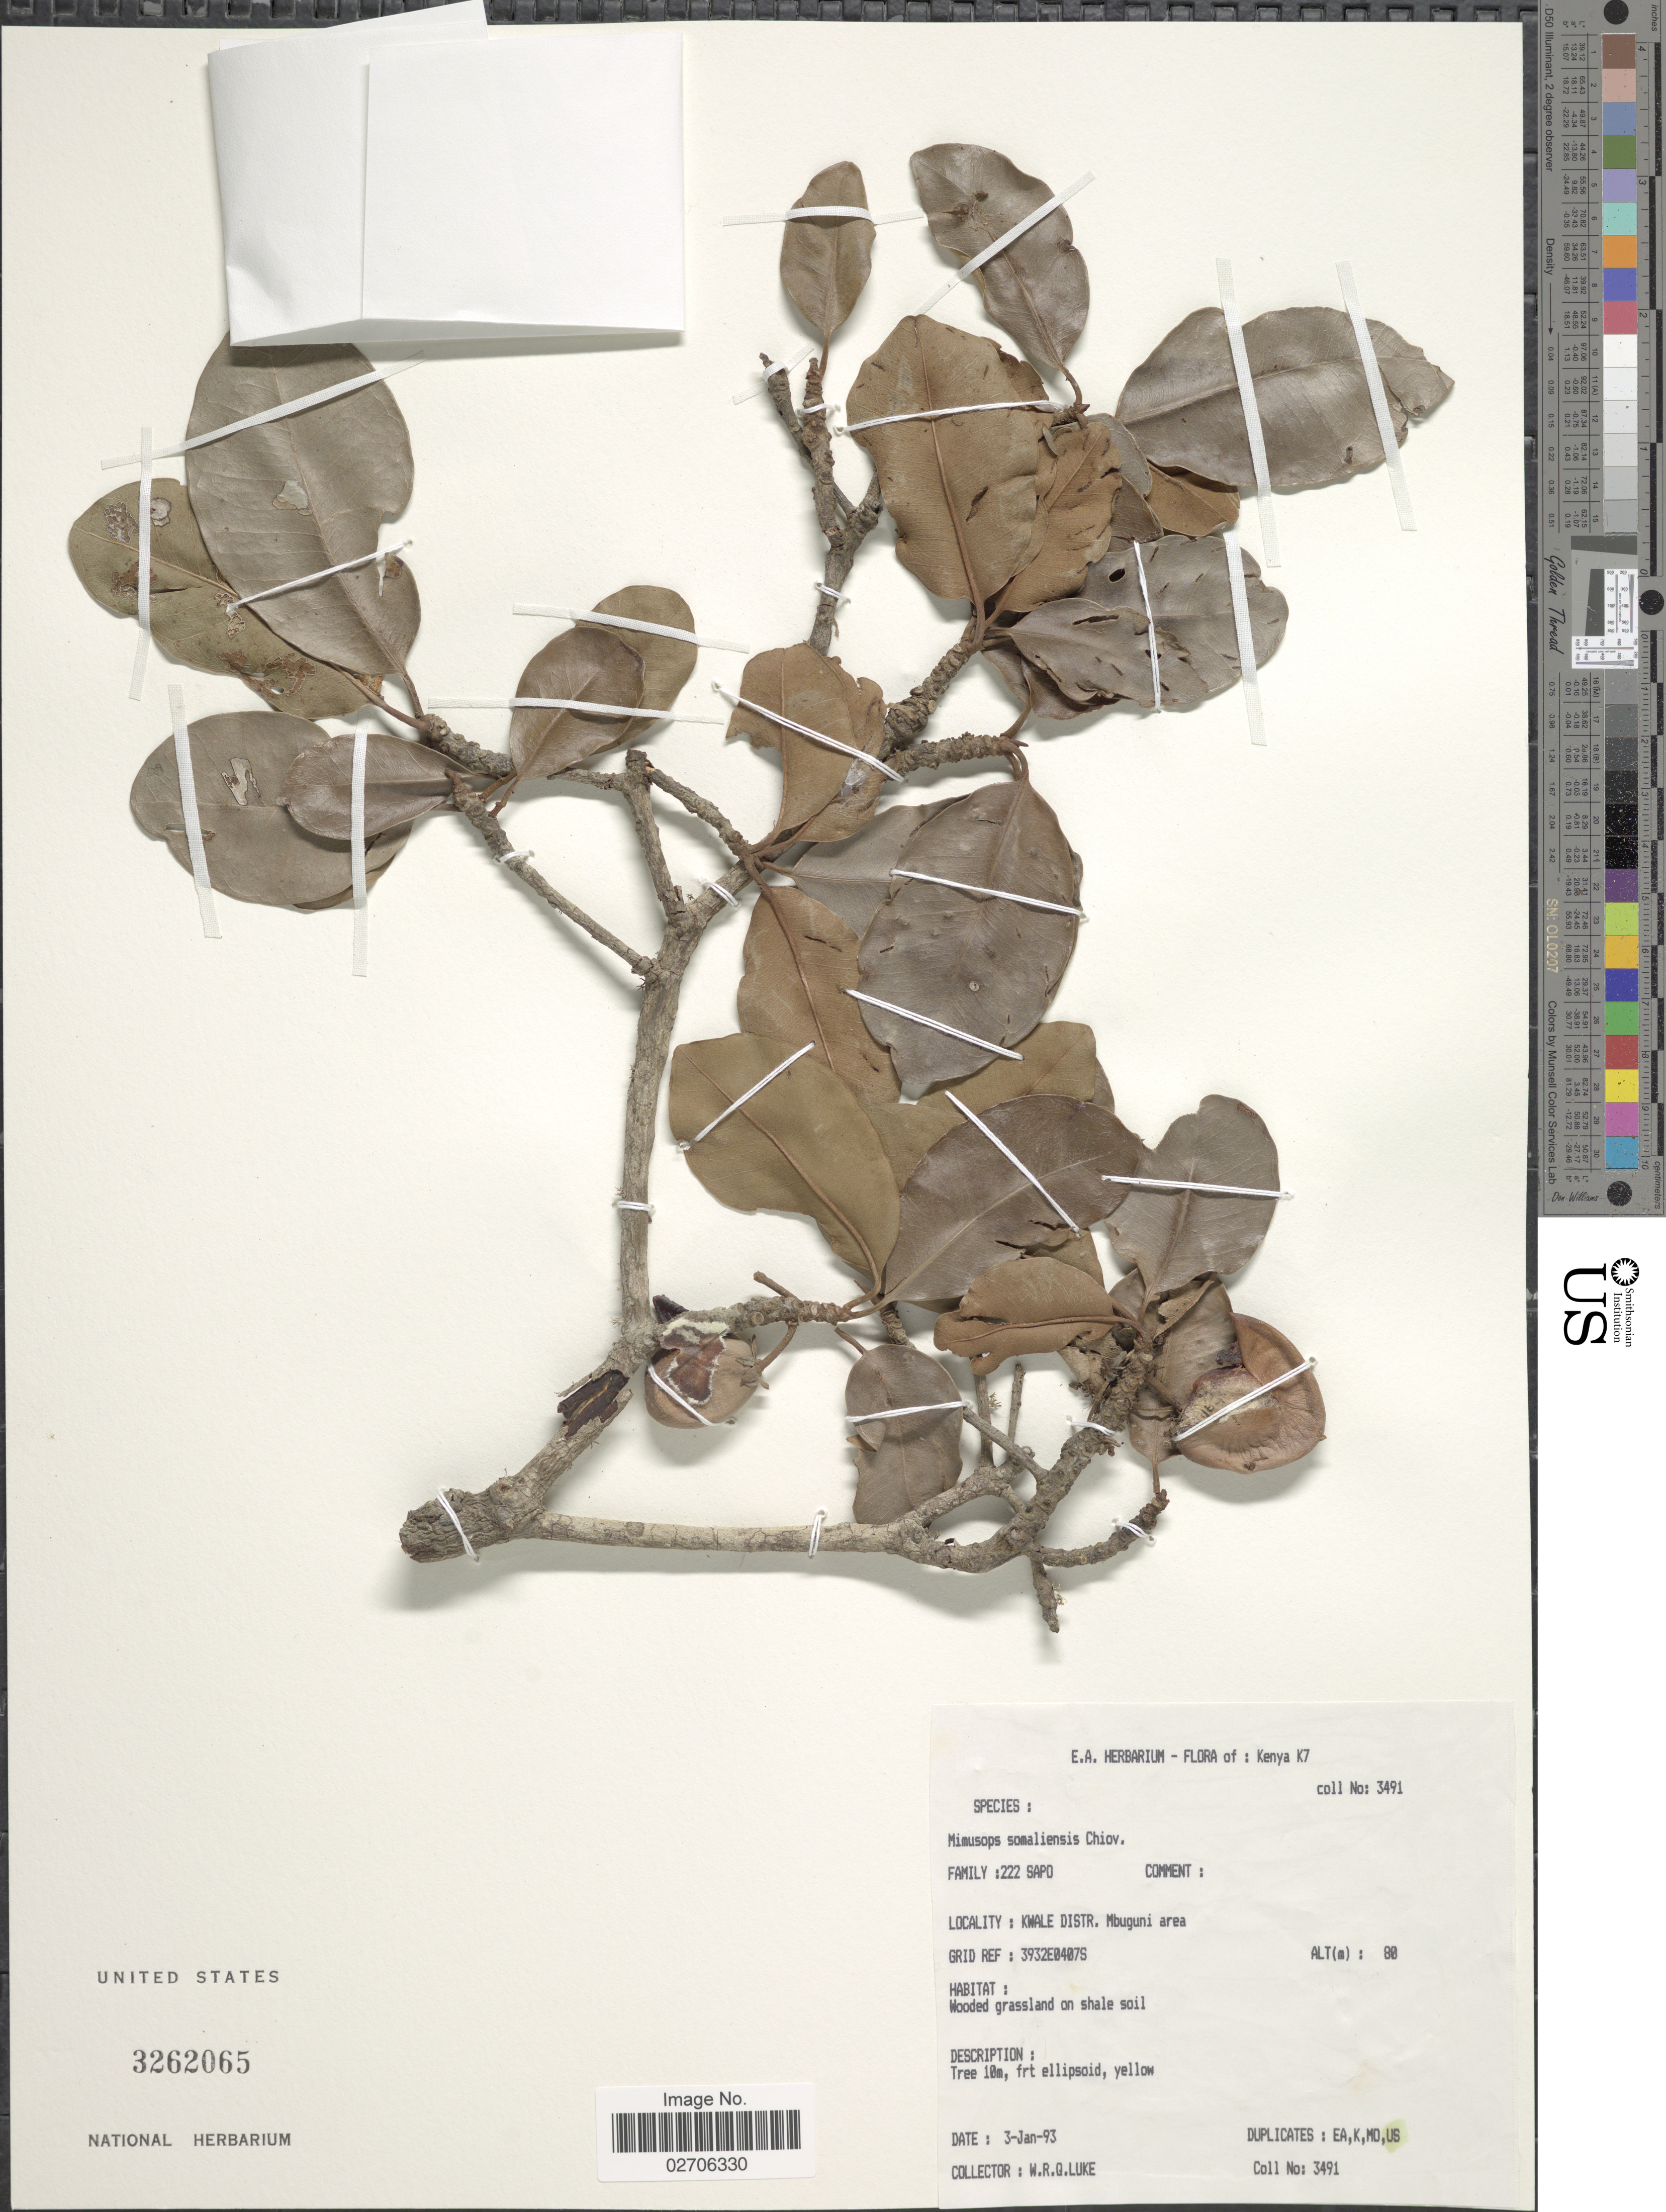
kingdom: Plantae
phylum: Tracheophyta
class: Magnoliopsida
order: Ericales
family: Sapotaceae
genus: Mimusops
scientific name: Mimusops somalensis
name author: Chiov.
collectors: Q. Luke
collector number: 3491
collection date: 1993-01-03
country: Kenya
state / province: Kwale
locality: Kenya K7. Kwale Distr. Mbuguni area.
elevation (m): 80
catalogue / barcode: US 3262065